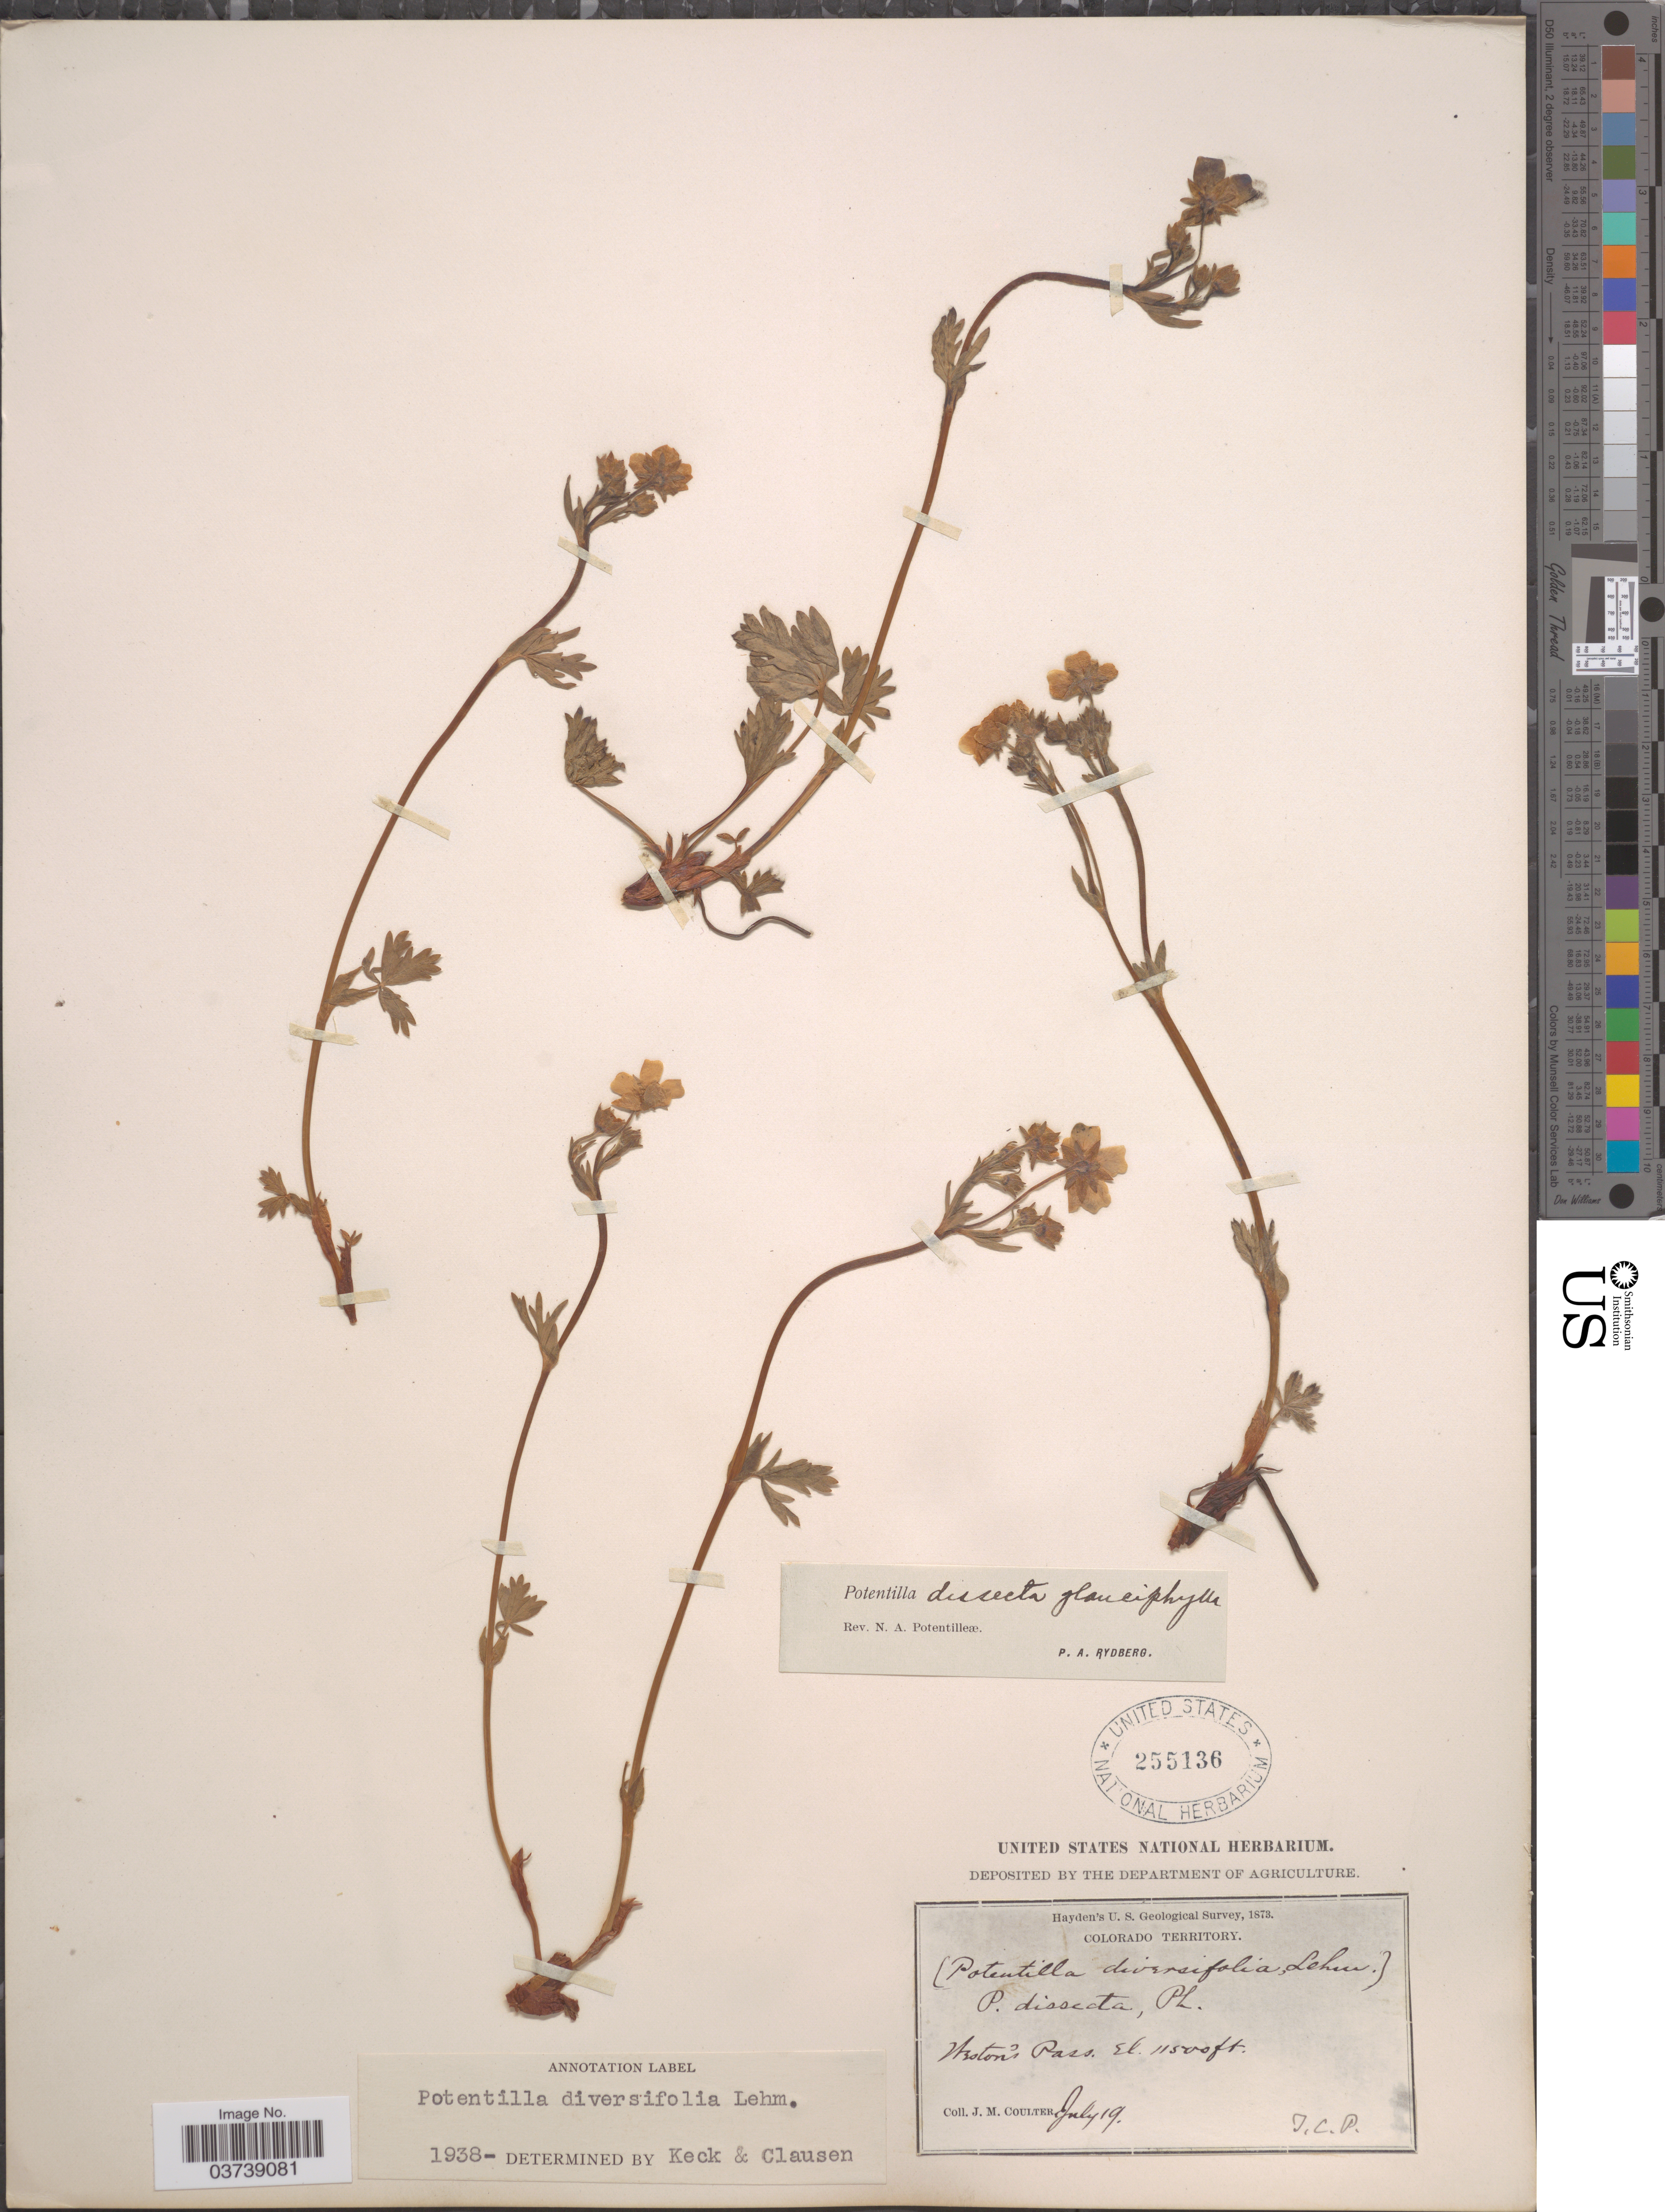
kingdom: Plantae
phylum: Tracheophyta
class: Magnoliopsida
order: Rosales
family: Rosaceae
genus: Potentilla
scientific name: Potentilla diversifolia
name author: Lehm.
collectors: J. M. Coulter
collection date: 1873-07-19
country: United States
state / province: Colorado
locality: Colorado Territory. Weston's Pass.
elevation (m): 3505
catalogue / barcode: US 255136